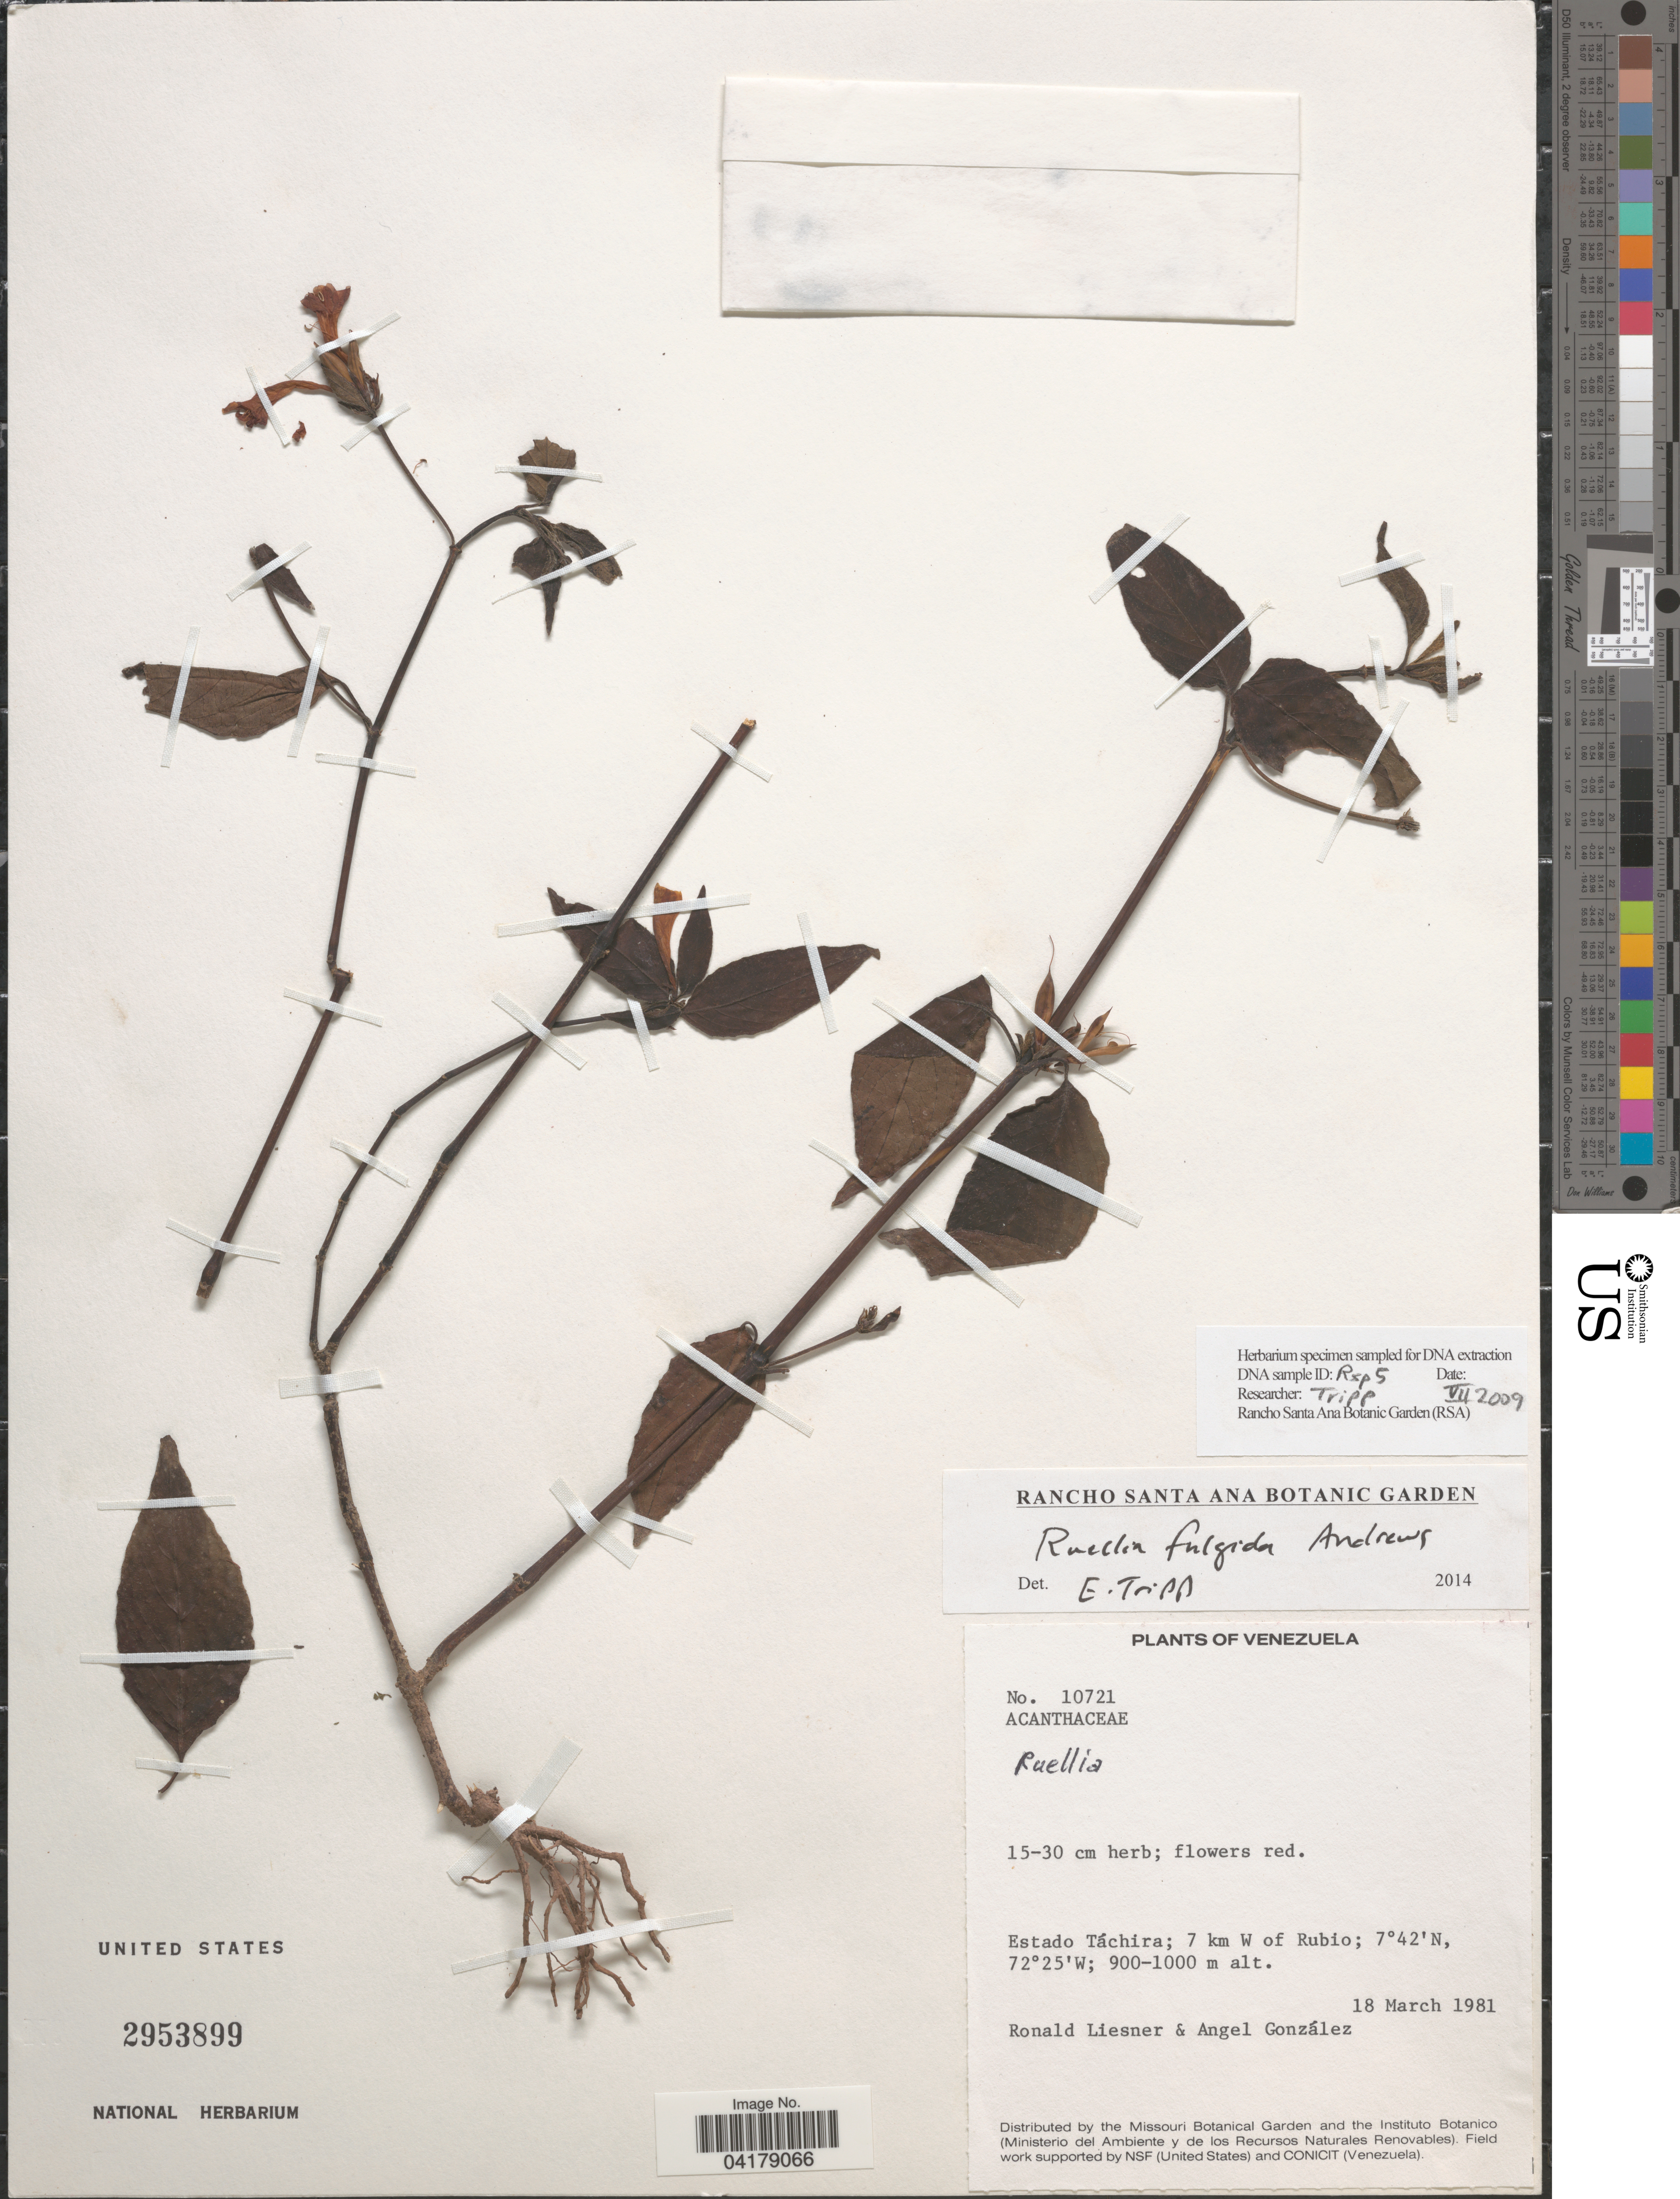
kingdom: Plantae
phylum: Tracheophyta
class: Magnoliopsida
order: Lamiales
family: Acanthaceae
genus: Ruellia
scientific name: Ruellia fulgida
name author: Andrews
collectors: R. L. Liesner & A. C. González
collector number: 10721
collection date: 1981-03-18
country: Venezuela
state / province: Tachira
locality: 7 km W of Rubio.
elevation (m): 900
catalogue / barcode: US 2953899